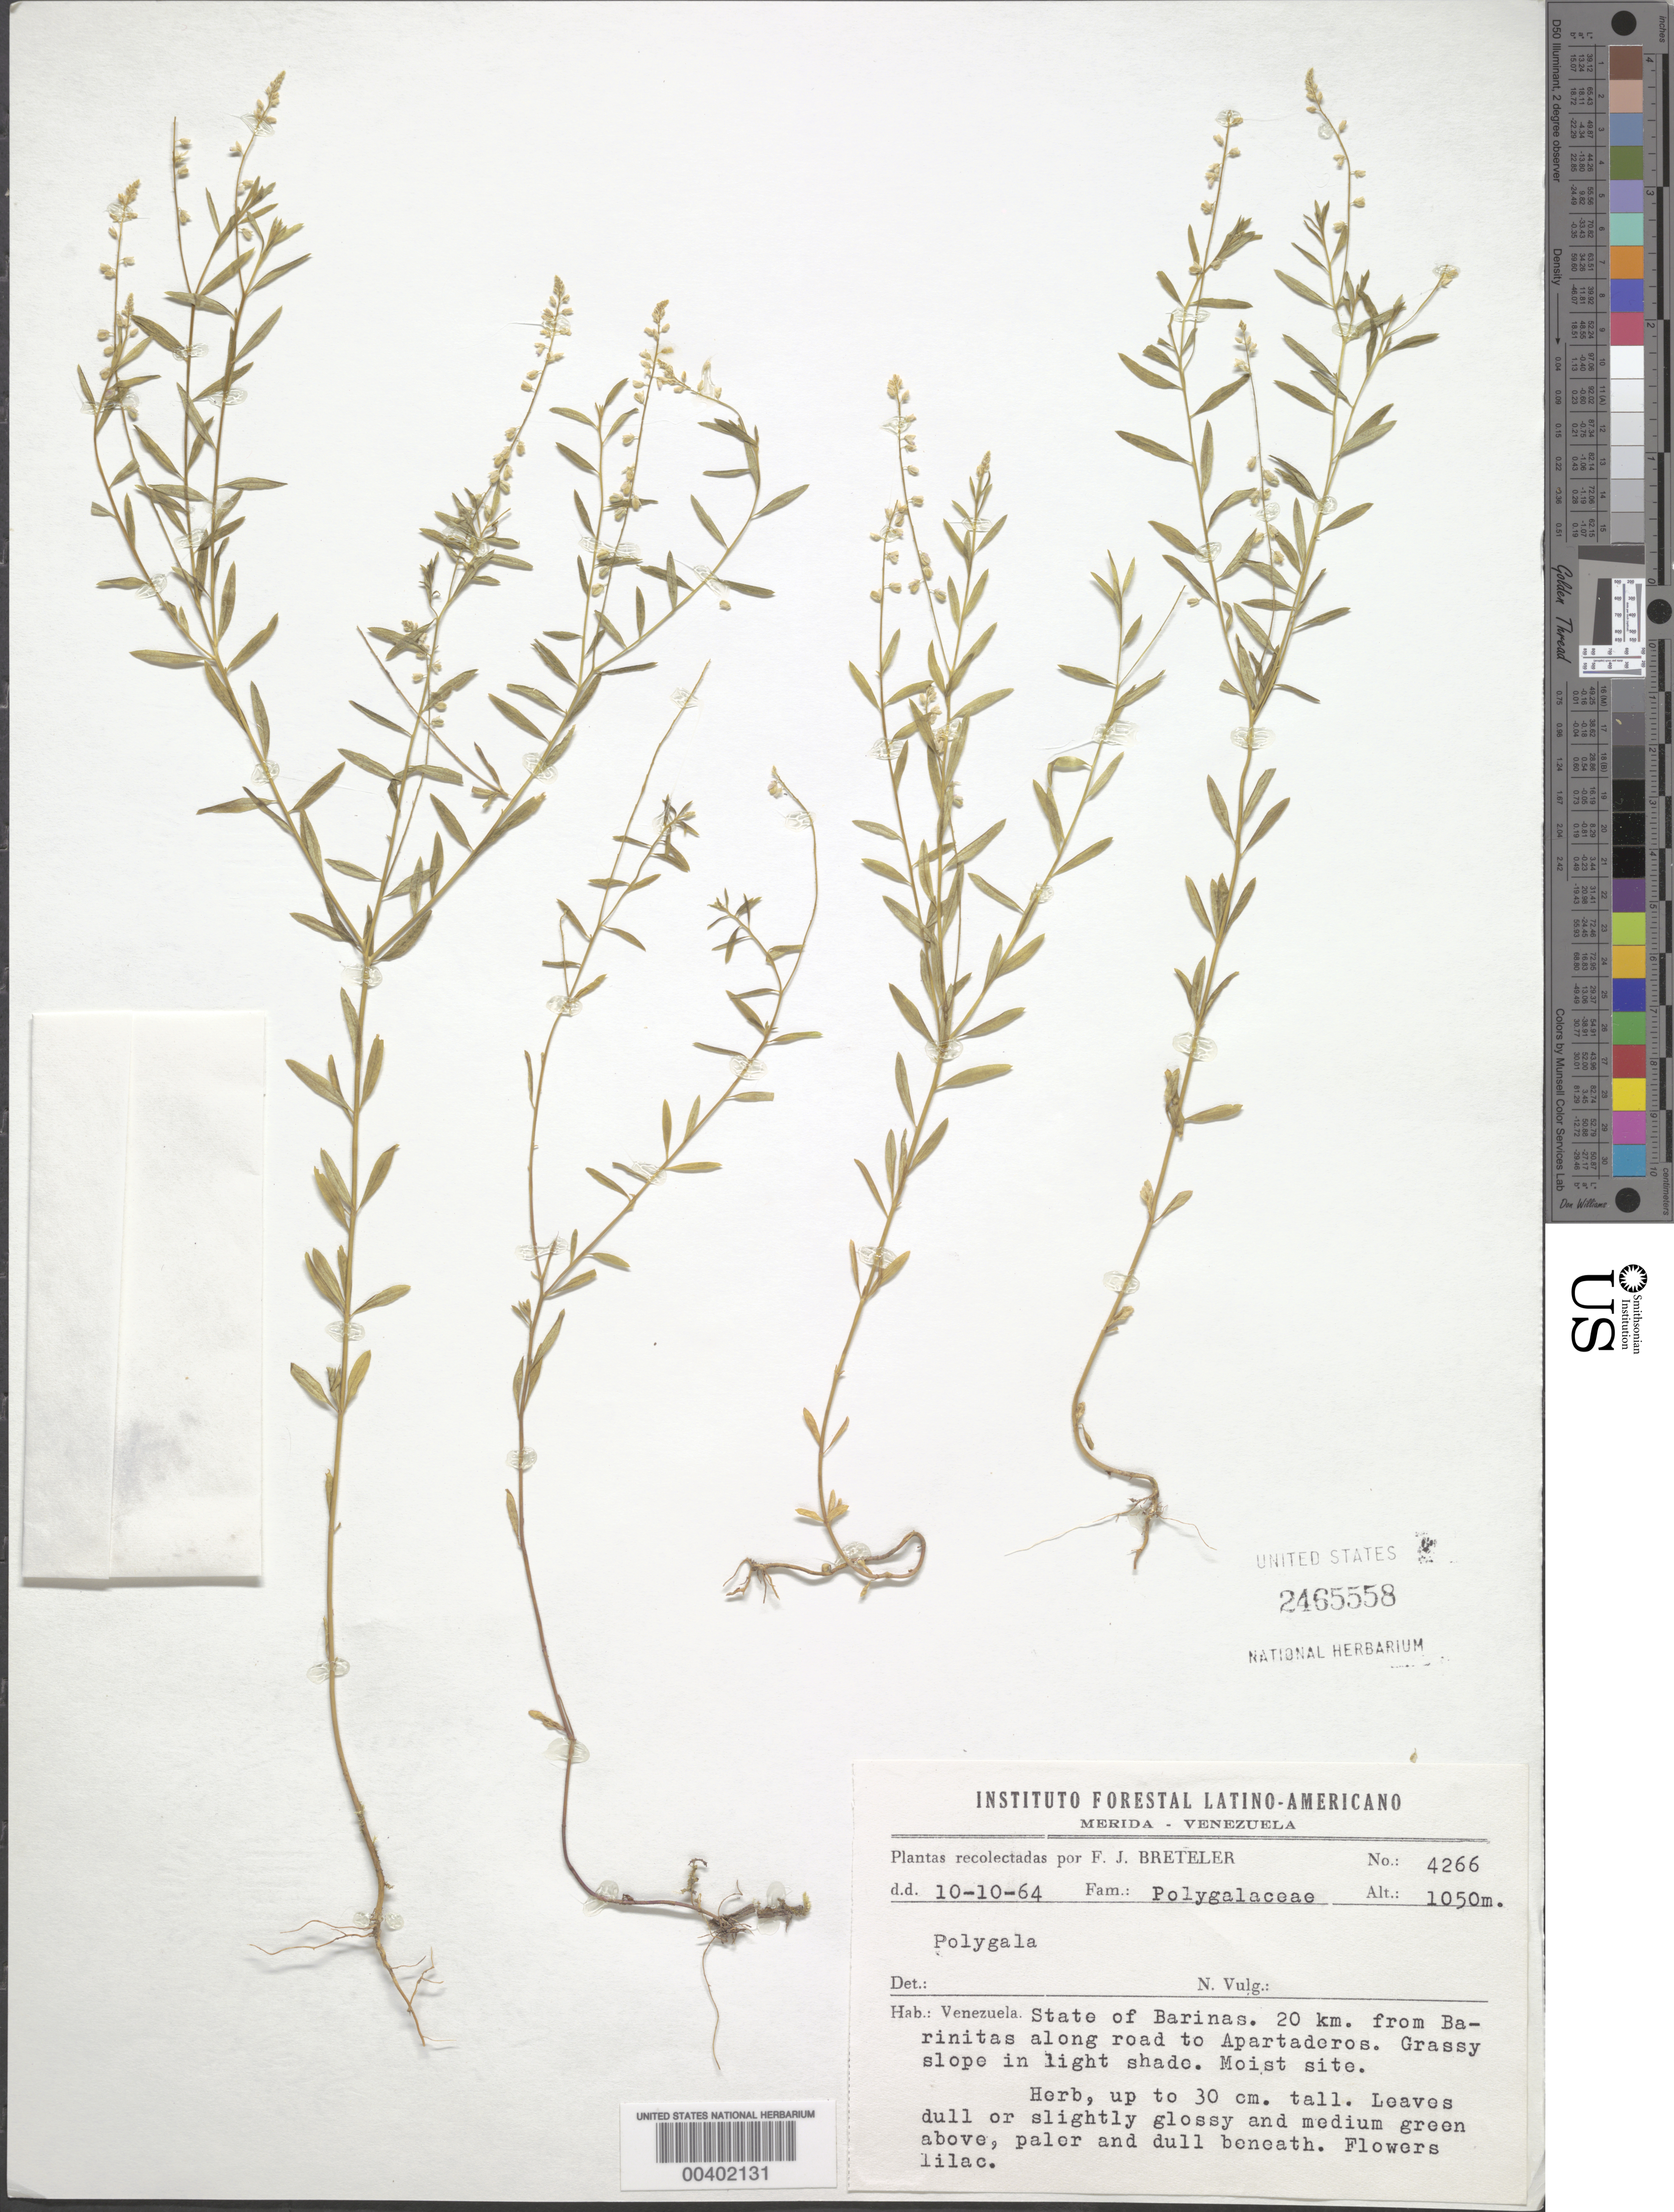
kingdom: Plantae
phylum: Tracheophyta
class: Magnoliopsida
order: Fabales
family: Polygalaceae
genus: Polygala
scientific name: Polygala longicaulis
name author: Kunth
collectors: F. J. Breteler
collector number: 4266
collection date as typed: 10 Oct 1964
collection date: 1964-10-10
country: Venezuela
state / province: Barinas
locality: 20 km. from Barinitas along road to Apartaderos.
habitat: Grassy slope in light shade. Moist site.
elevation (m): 1050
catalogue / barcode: US 2465558